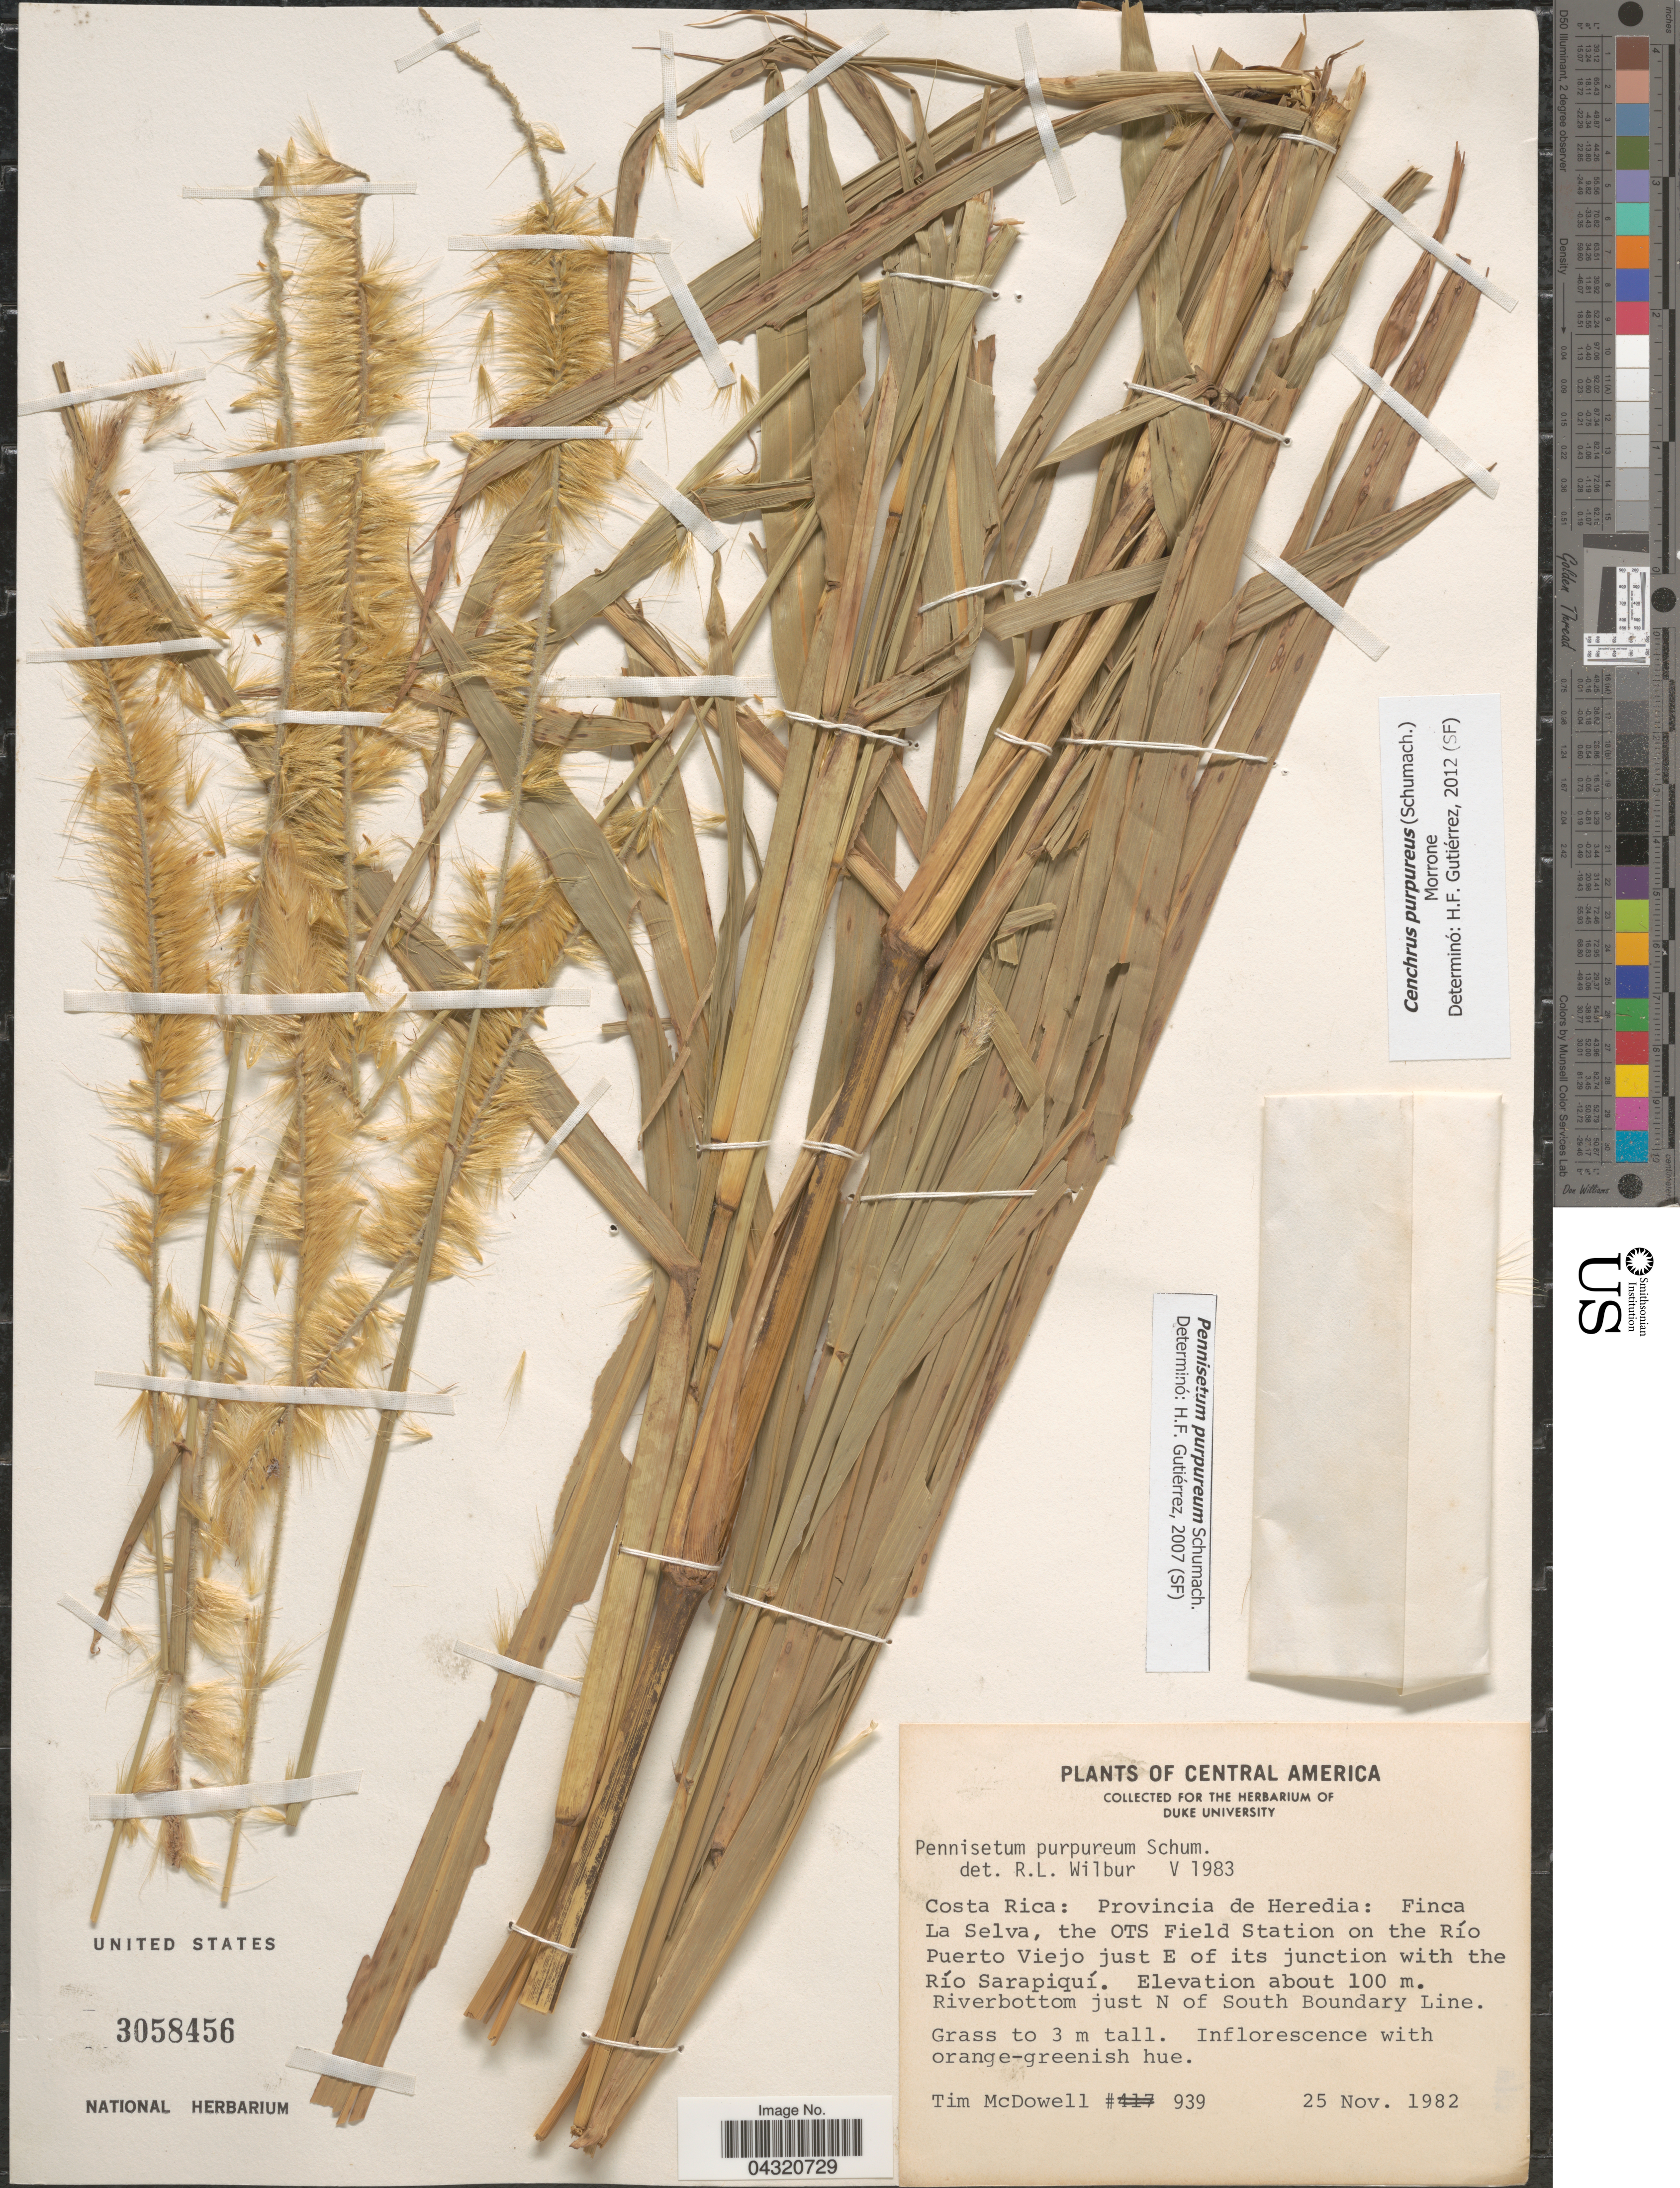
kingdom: Plantae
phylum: Tracheophyta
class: Liliopsida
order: Poales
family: Poaceae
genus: Cenchrus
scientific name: Cenchrus purpureus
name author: (Schumach.) Morrone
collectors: T. McDowell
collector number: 939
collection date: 1982-11-25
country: Costa Rica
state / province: Heredia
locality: Finca La Selva, the OTS Field Station on the Río Puerto Viejo just E of its junction with the Río Sarapiquí. Riverbottom just N of South Boundary Line.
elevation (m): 100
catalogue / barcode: US 3058456